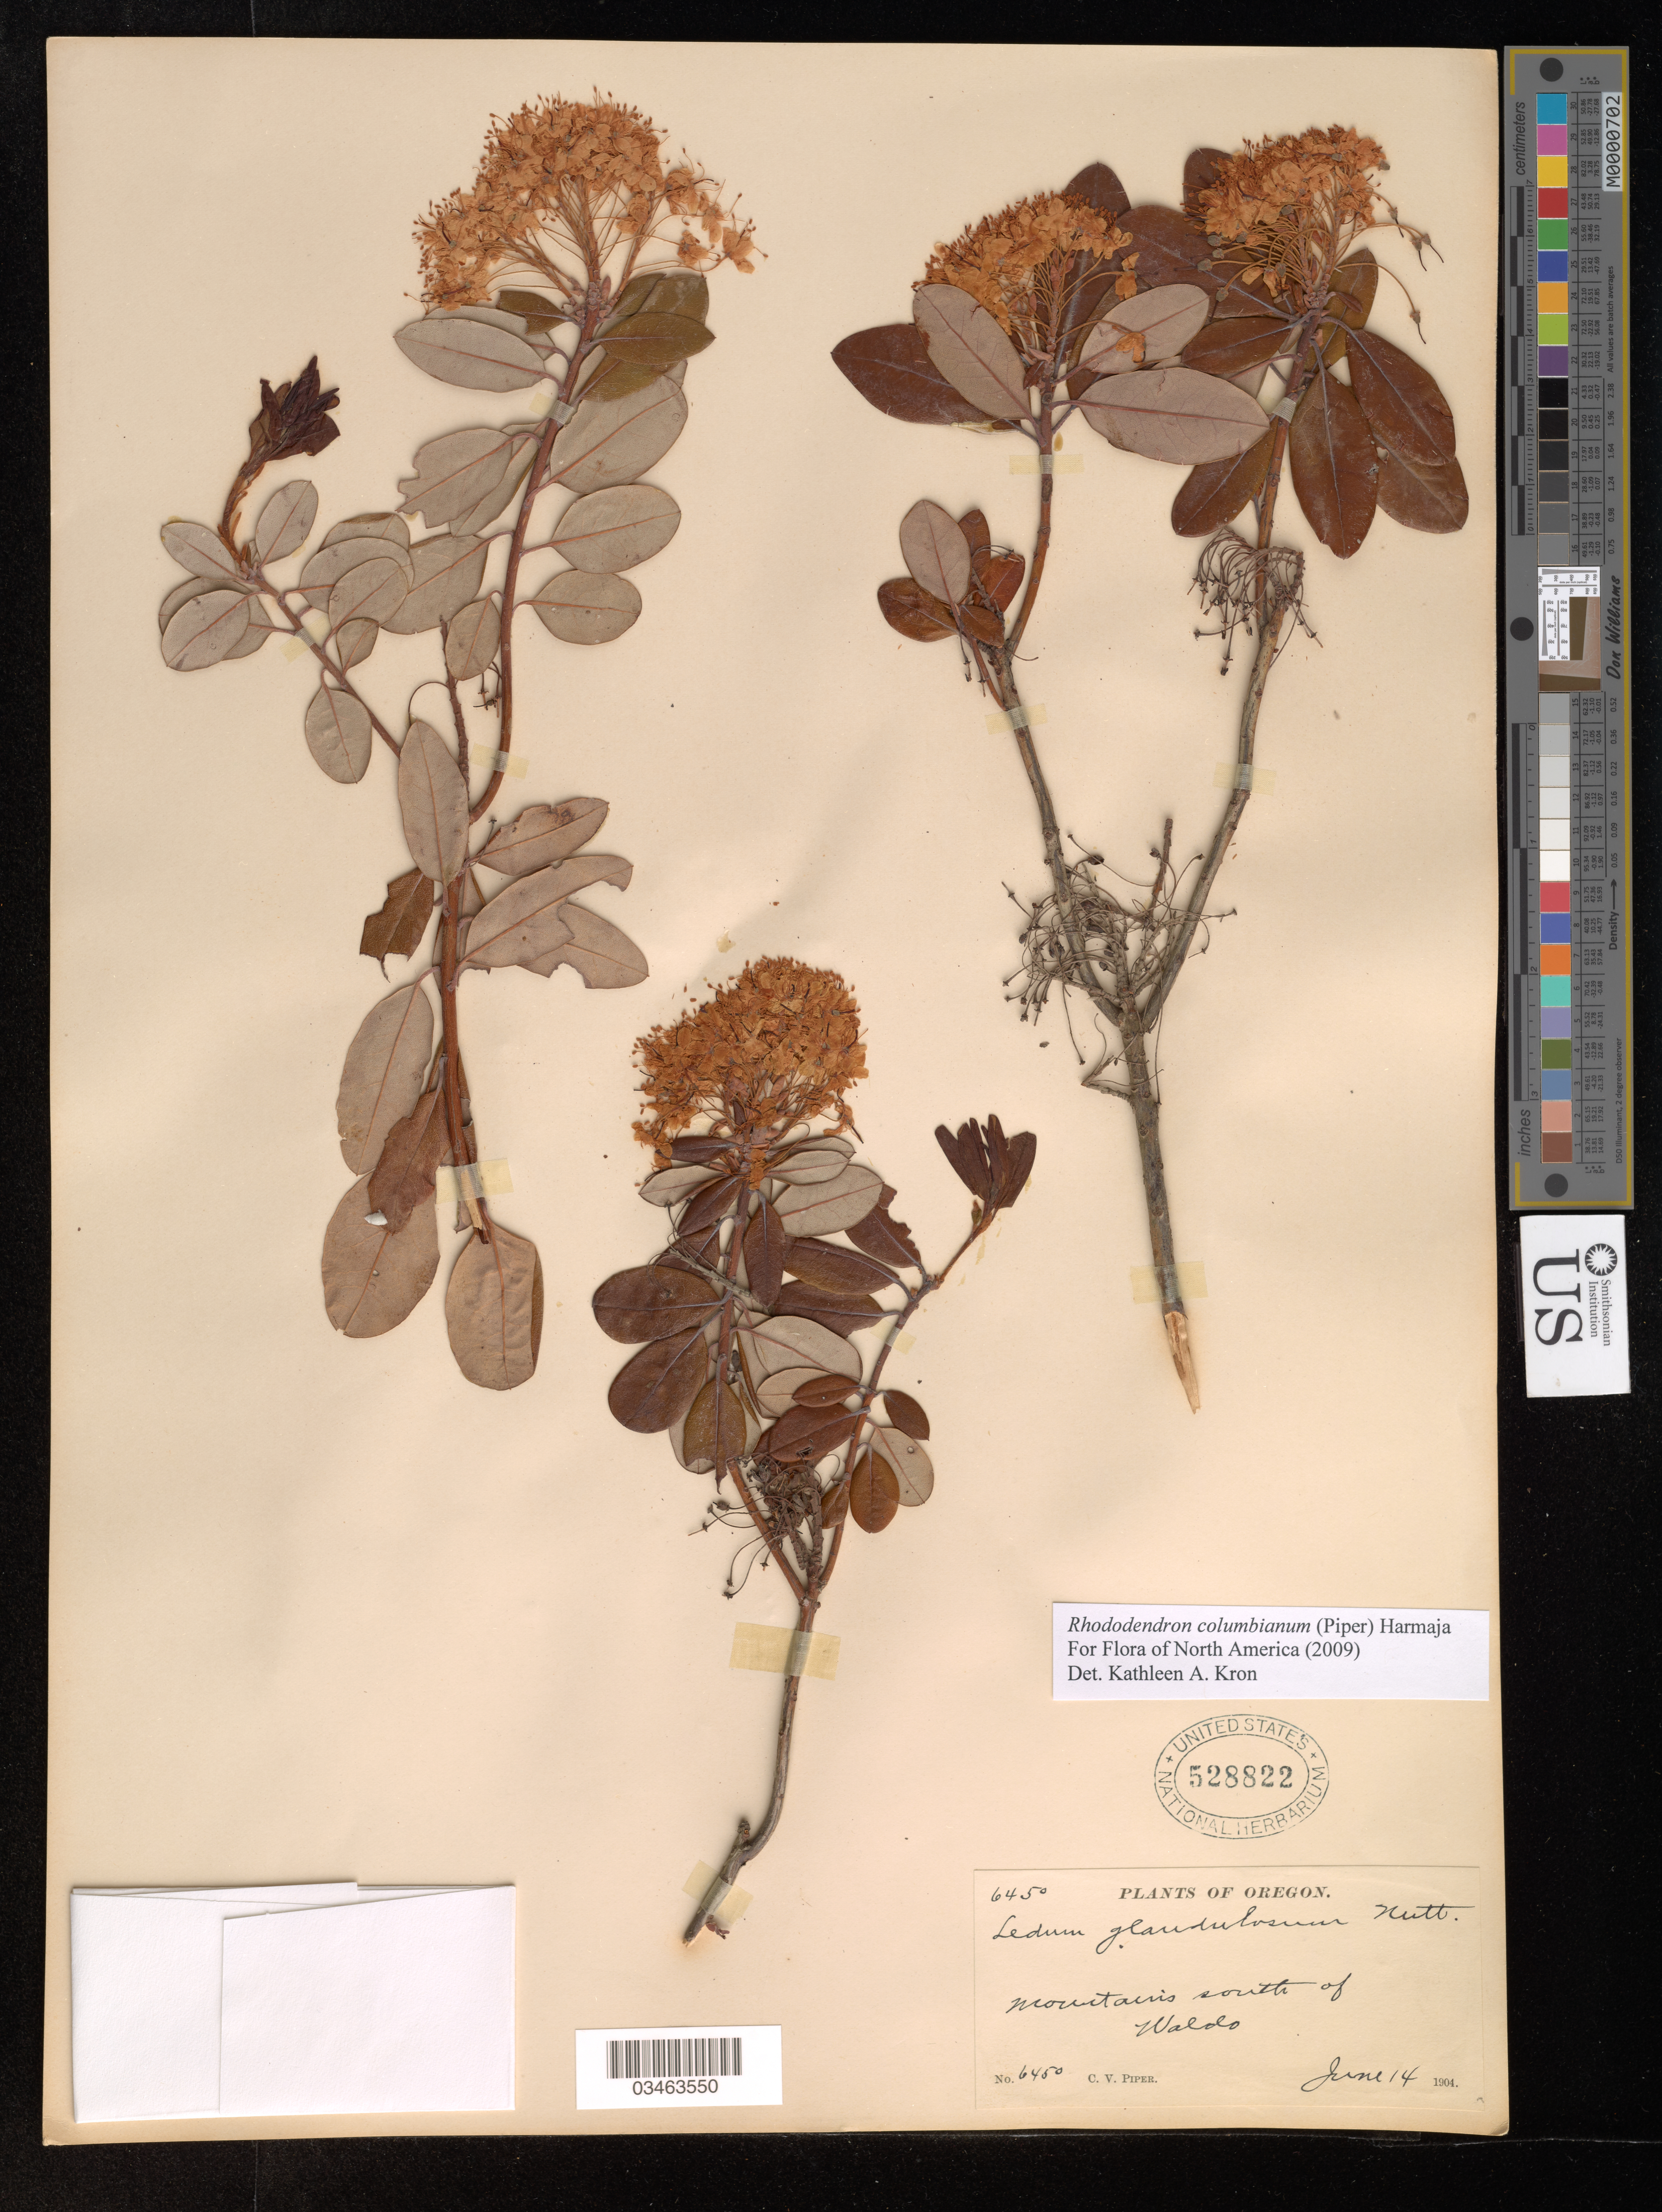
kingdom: Plantae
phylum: Tracheophyta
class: Magnoliopsida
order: Ericales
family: Ericaceae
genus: Rhododendron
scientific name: Rhododendron columbianum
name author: (Piper) Harmaja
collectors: C. V. Piper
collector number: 6450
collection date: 1904-06-14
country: United States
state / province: Oregon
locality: Mountains south of Waldo.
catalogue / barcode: US 528822